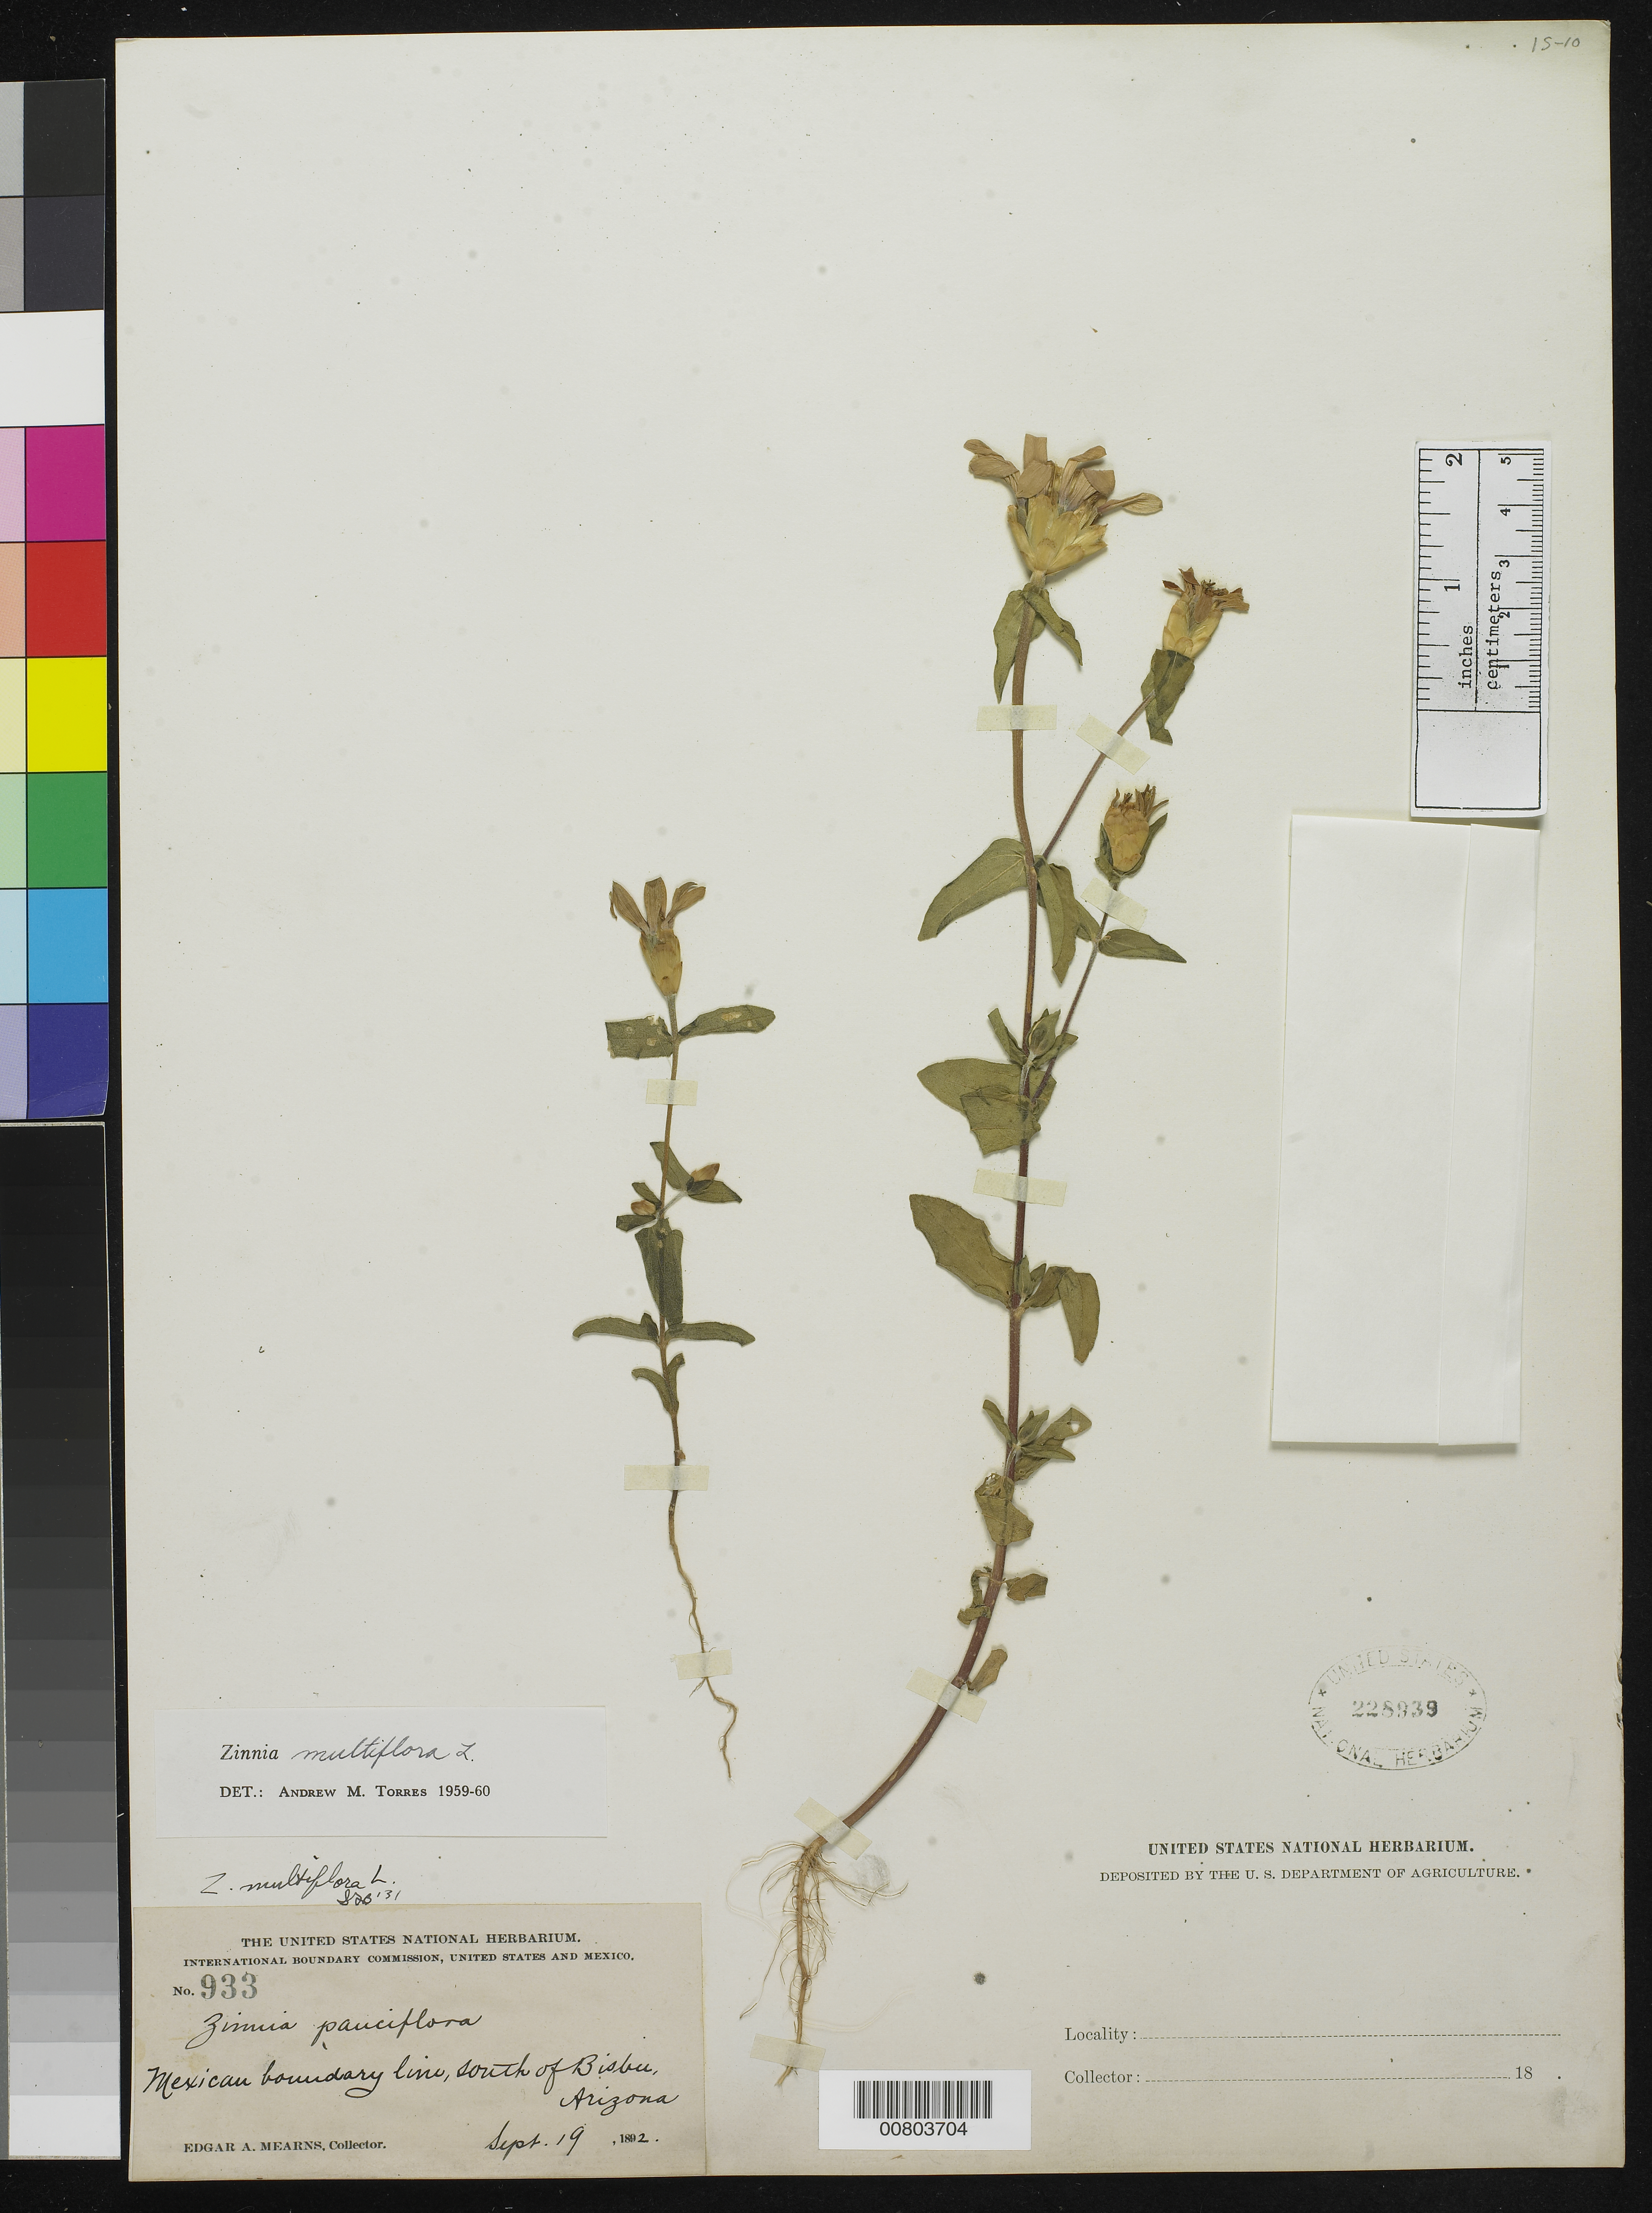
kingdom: Plantae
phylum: Tracheophyta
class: Magnoliopsida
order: Asterales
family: Asteraceae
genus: Zinnia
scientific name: Zinnia multiflora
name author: L.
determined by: Torres, A. M.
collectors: E. A. Mearns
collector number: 933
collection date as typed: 19 Sep 1892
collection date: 1892-09-19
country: United States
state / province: Arizona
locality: South of Bisbee, Arizona. Mexican boudary line.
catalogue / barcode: US 228939